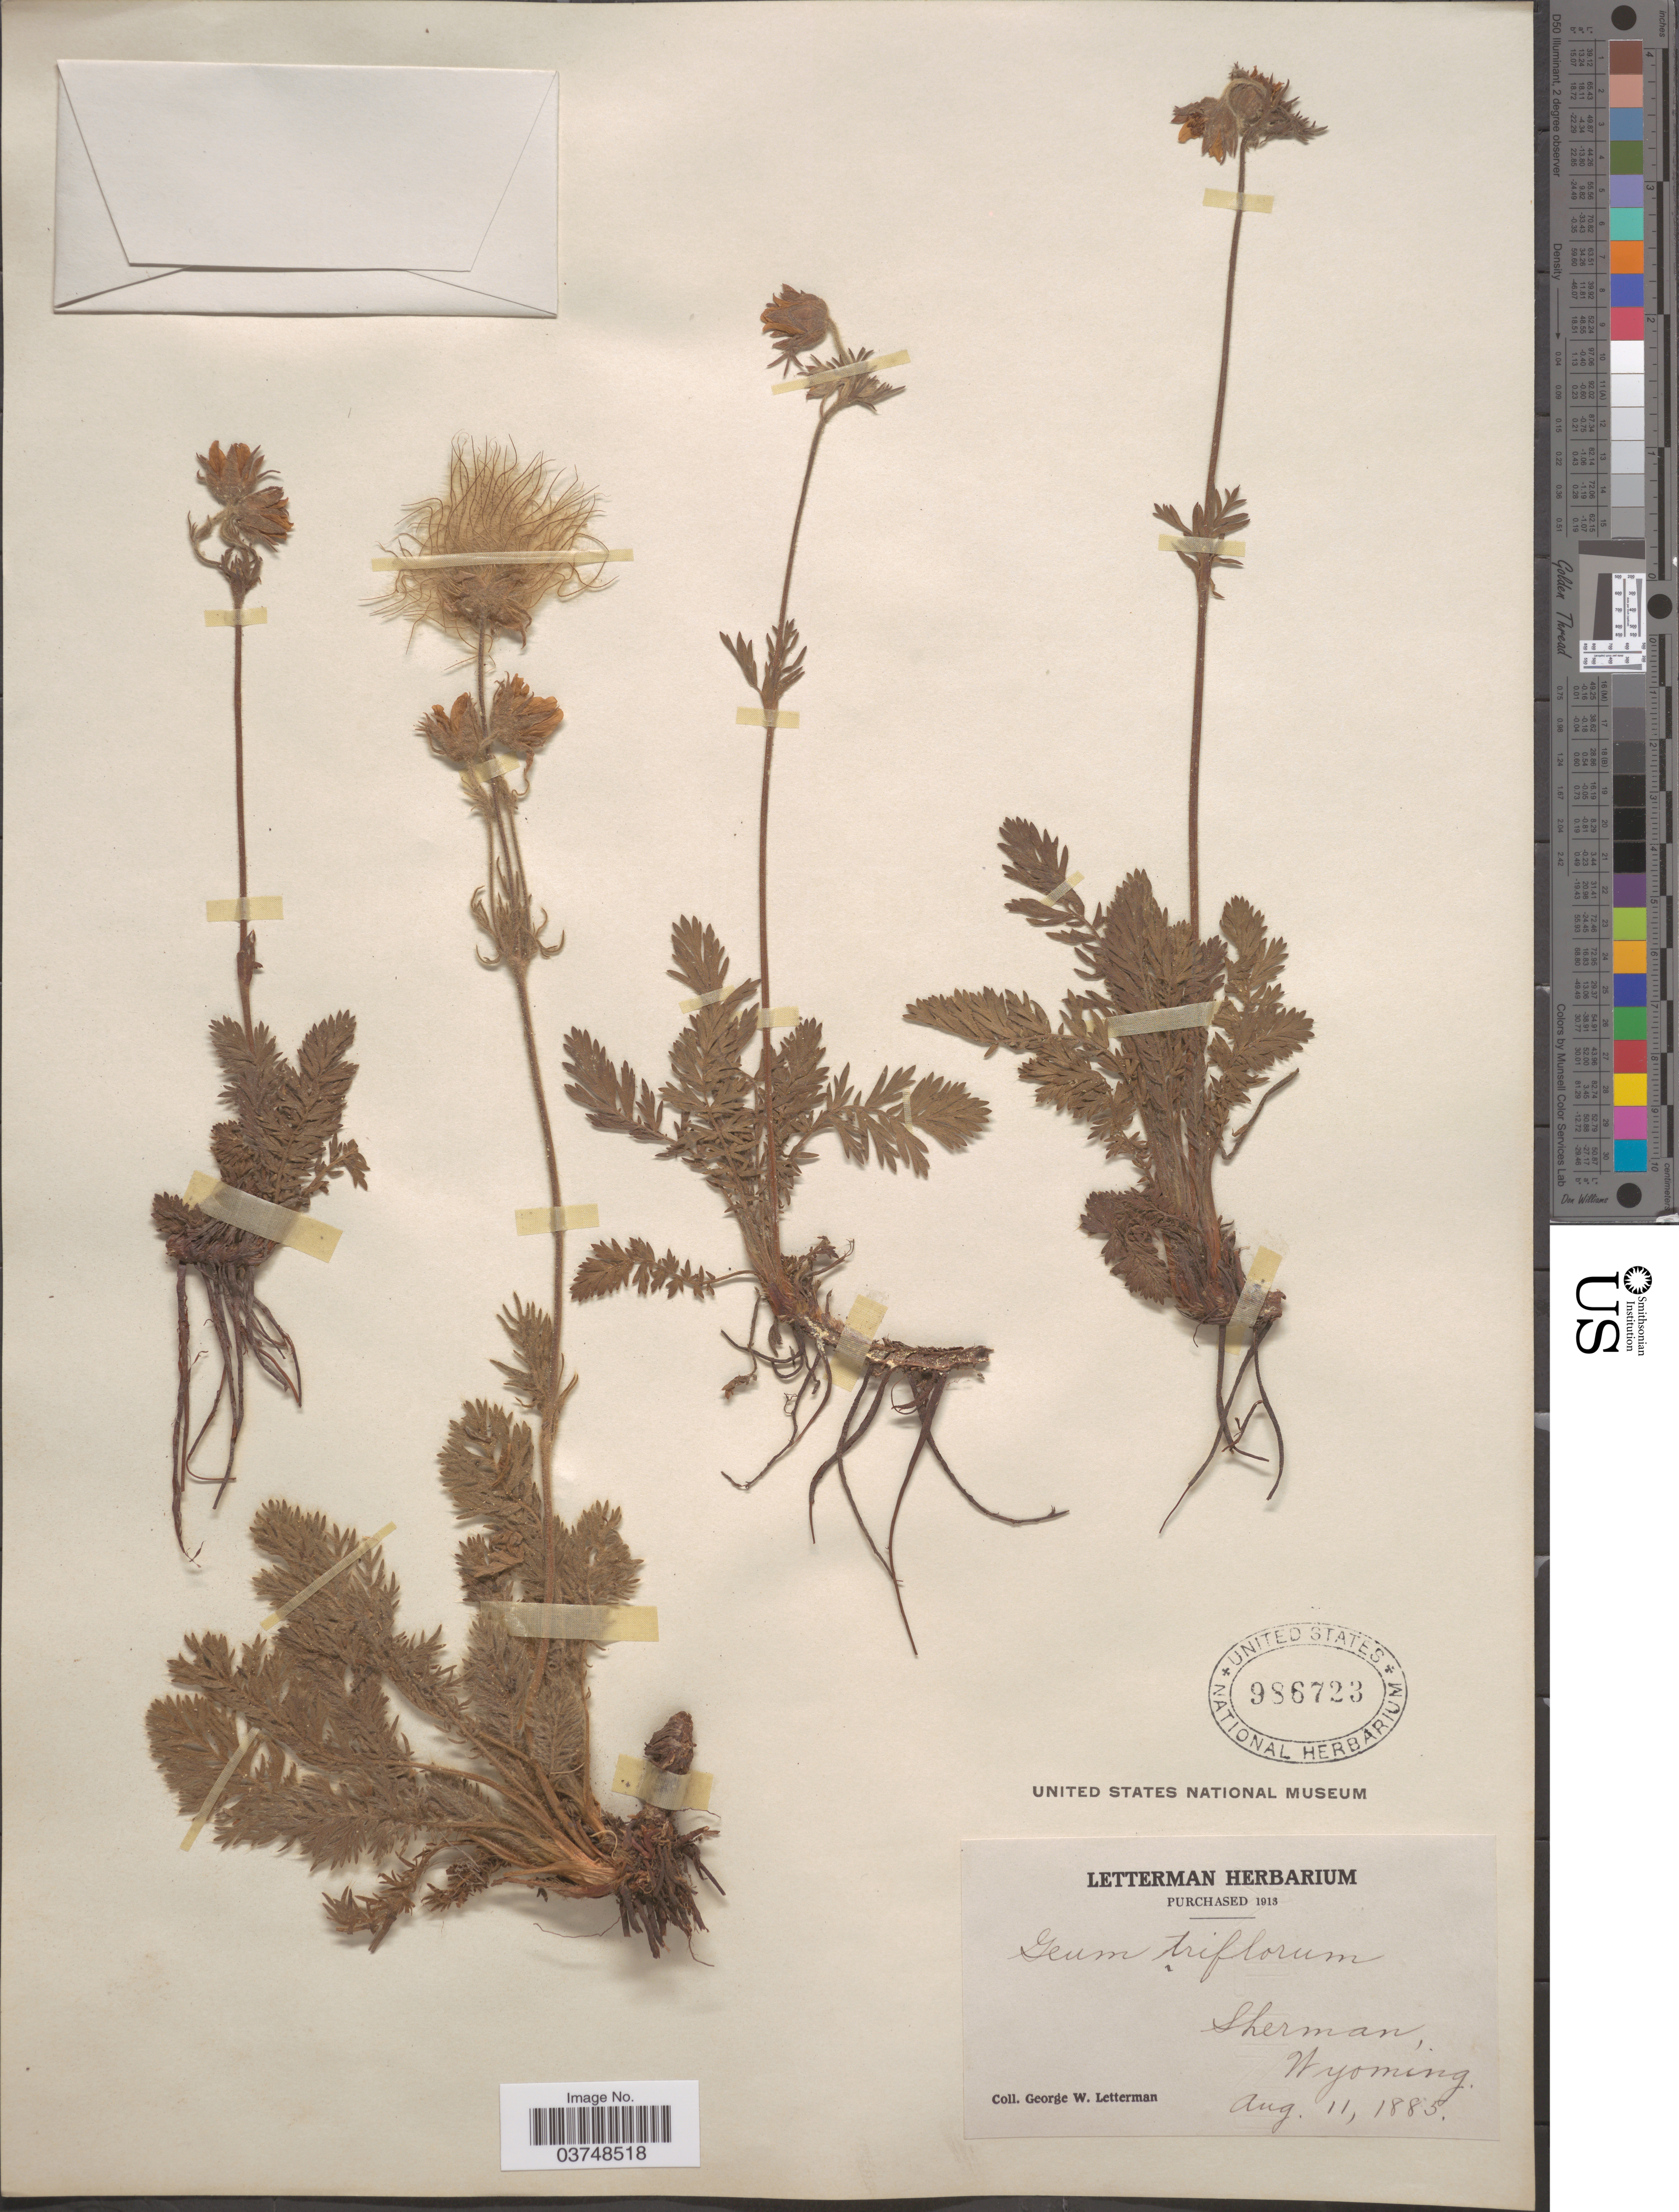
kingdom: Plantae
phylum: Tracheophyta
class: Magnoliopsida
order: Rosales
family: Rosaceae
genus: Geum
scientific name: Geum triflorum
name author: Pursh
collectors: G. W. Letterman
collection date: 1885-08-11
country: United States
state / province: Wyoming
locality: Sherman.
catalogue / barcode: US 986723